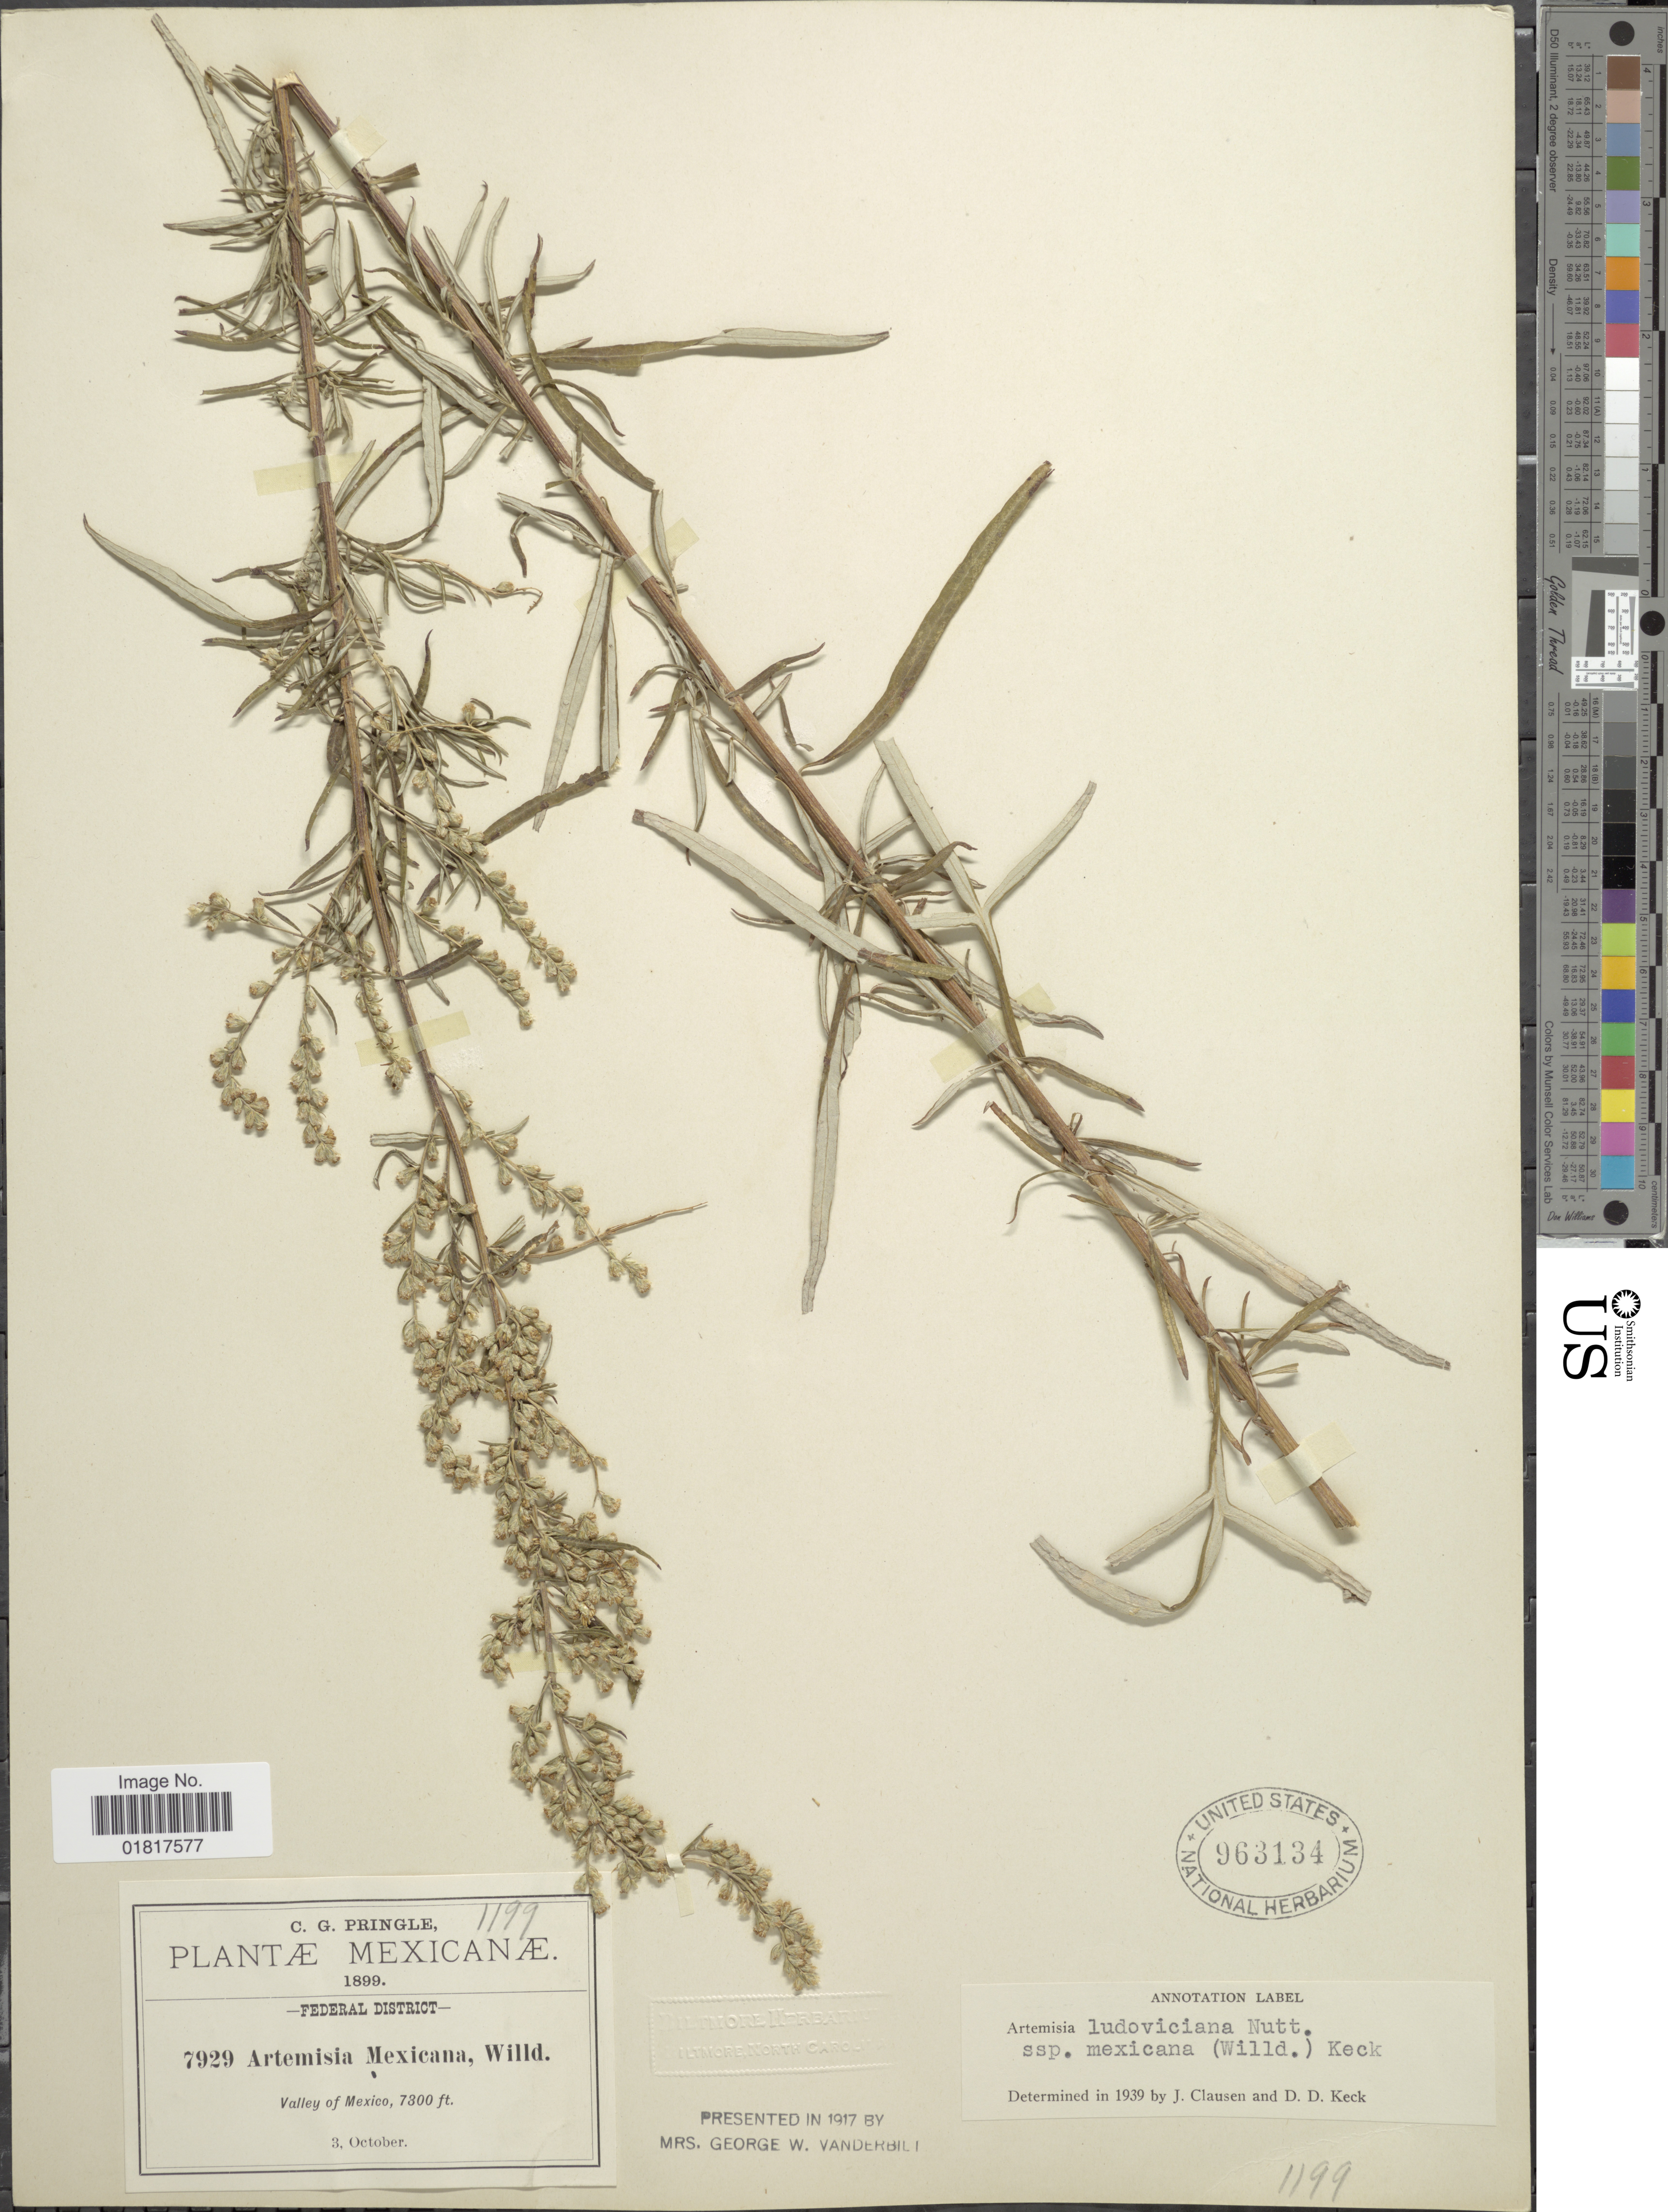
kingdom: Plantae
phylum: Tracheophyta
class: Magnoliopsida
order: Asterales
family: Asteraceae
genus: Artemisia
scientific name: Artemisia ludoviciana subsp. mexicana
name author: (Willd. ex Spreng.) D.D. Keck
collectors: C. G. Pringle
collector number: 7929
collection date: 1899-10-03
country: Mexico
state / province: Distrito Federal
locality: Valley of Mexico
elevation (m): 2225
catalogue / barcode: US 963134